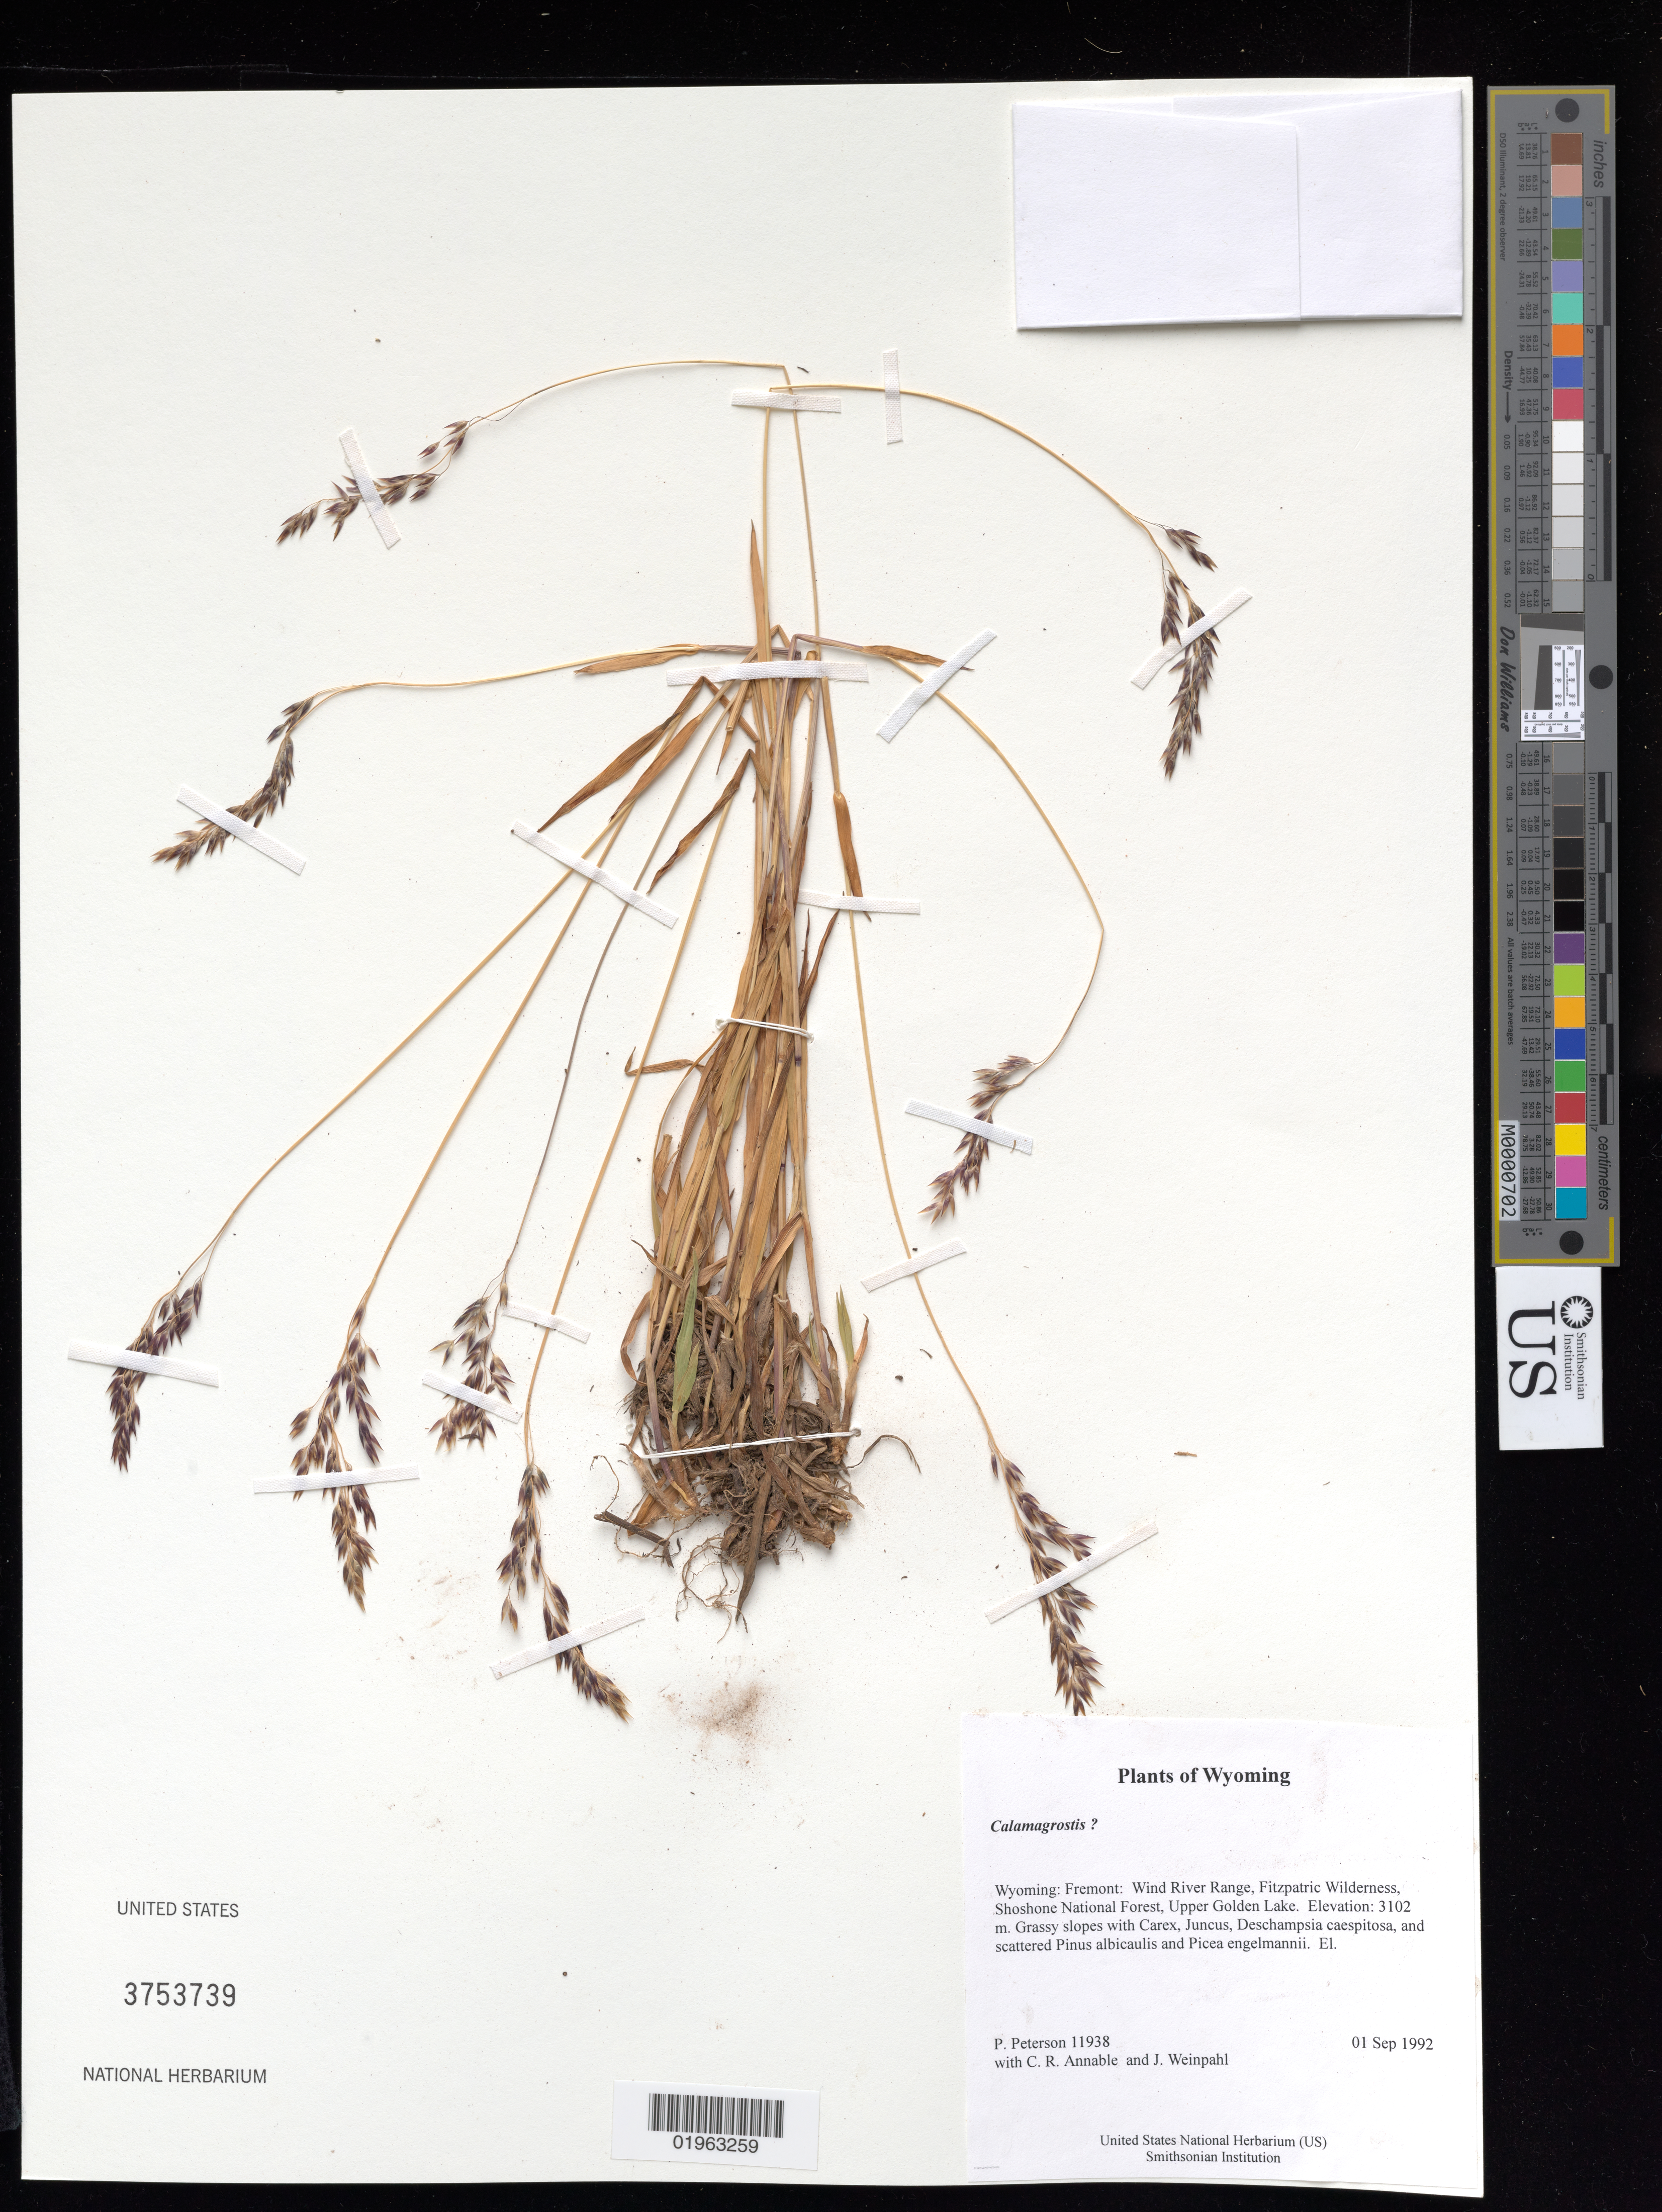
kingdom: Plantae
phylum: Tracheophyta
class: Liliopsida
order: Poales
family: Poaceae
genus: Calamagrostis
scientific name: Calamagrostis sp.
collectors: P. M. Peterson, C. R. Annable & J. Weinpahl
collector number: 11938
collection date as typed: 01 Sep 1992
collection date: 1992-09-01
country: United States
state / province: Wyoming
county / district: Fremont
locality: Wind River Range, Fitzpatric Wilderness, Shoshone National Forest, Upper Golden Lake.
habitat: Grassy slopes with Carex, Juncus, Deschampsia caespitosa, and scattered Pinus albicaulis and Picea engelmannii. El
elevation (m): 3102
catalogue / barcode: US 3753739